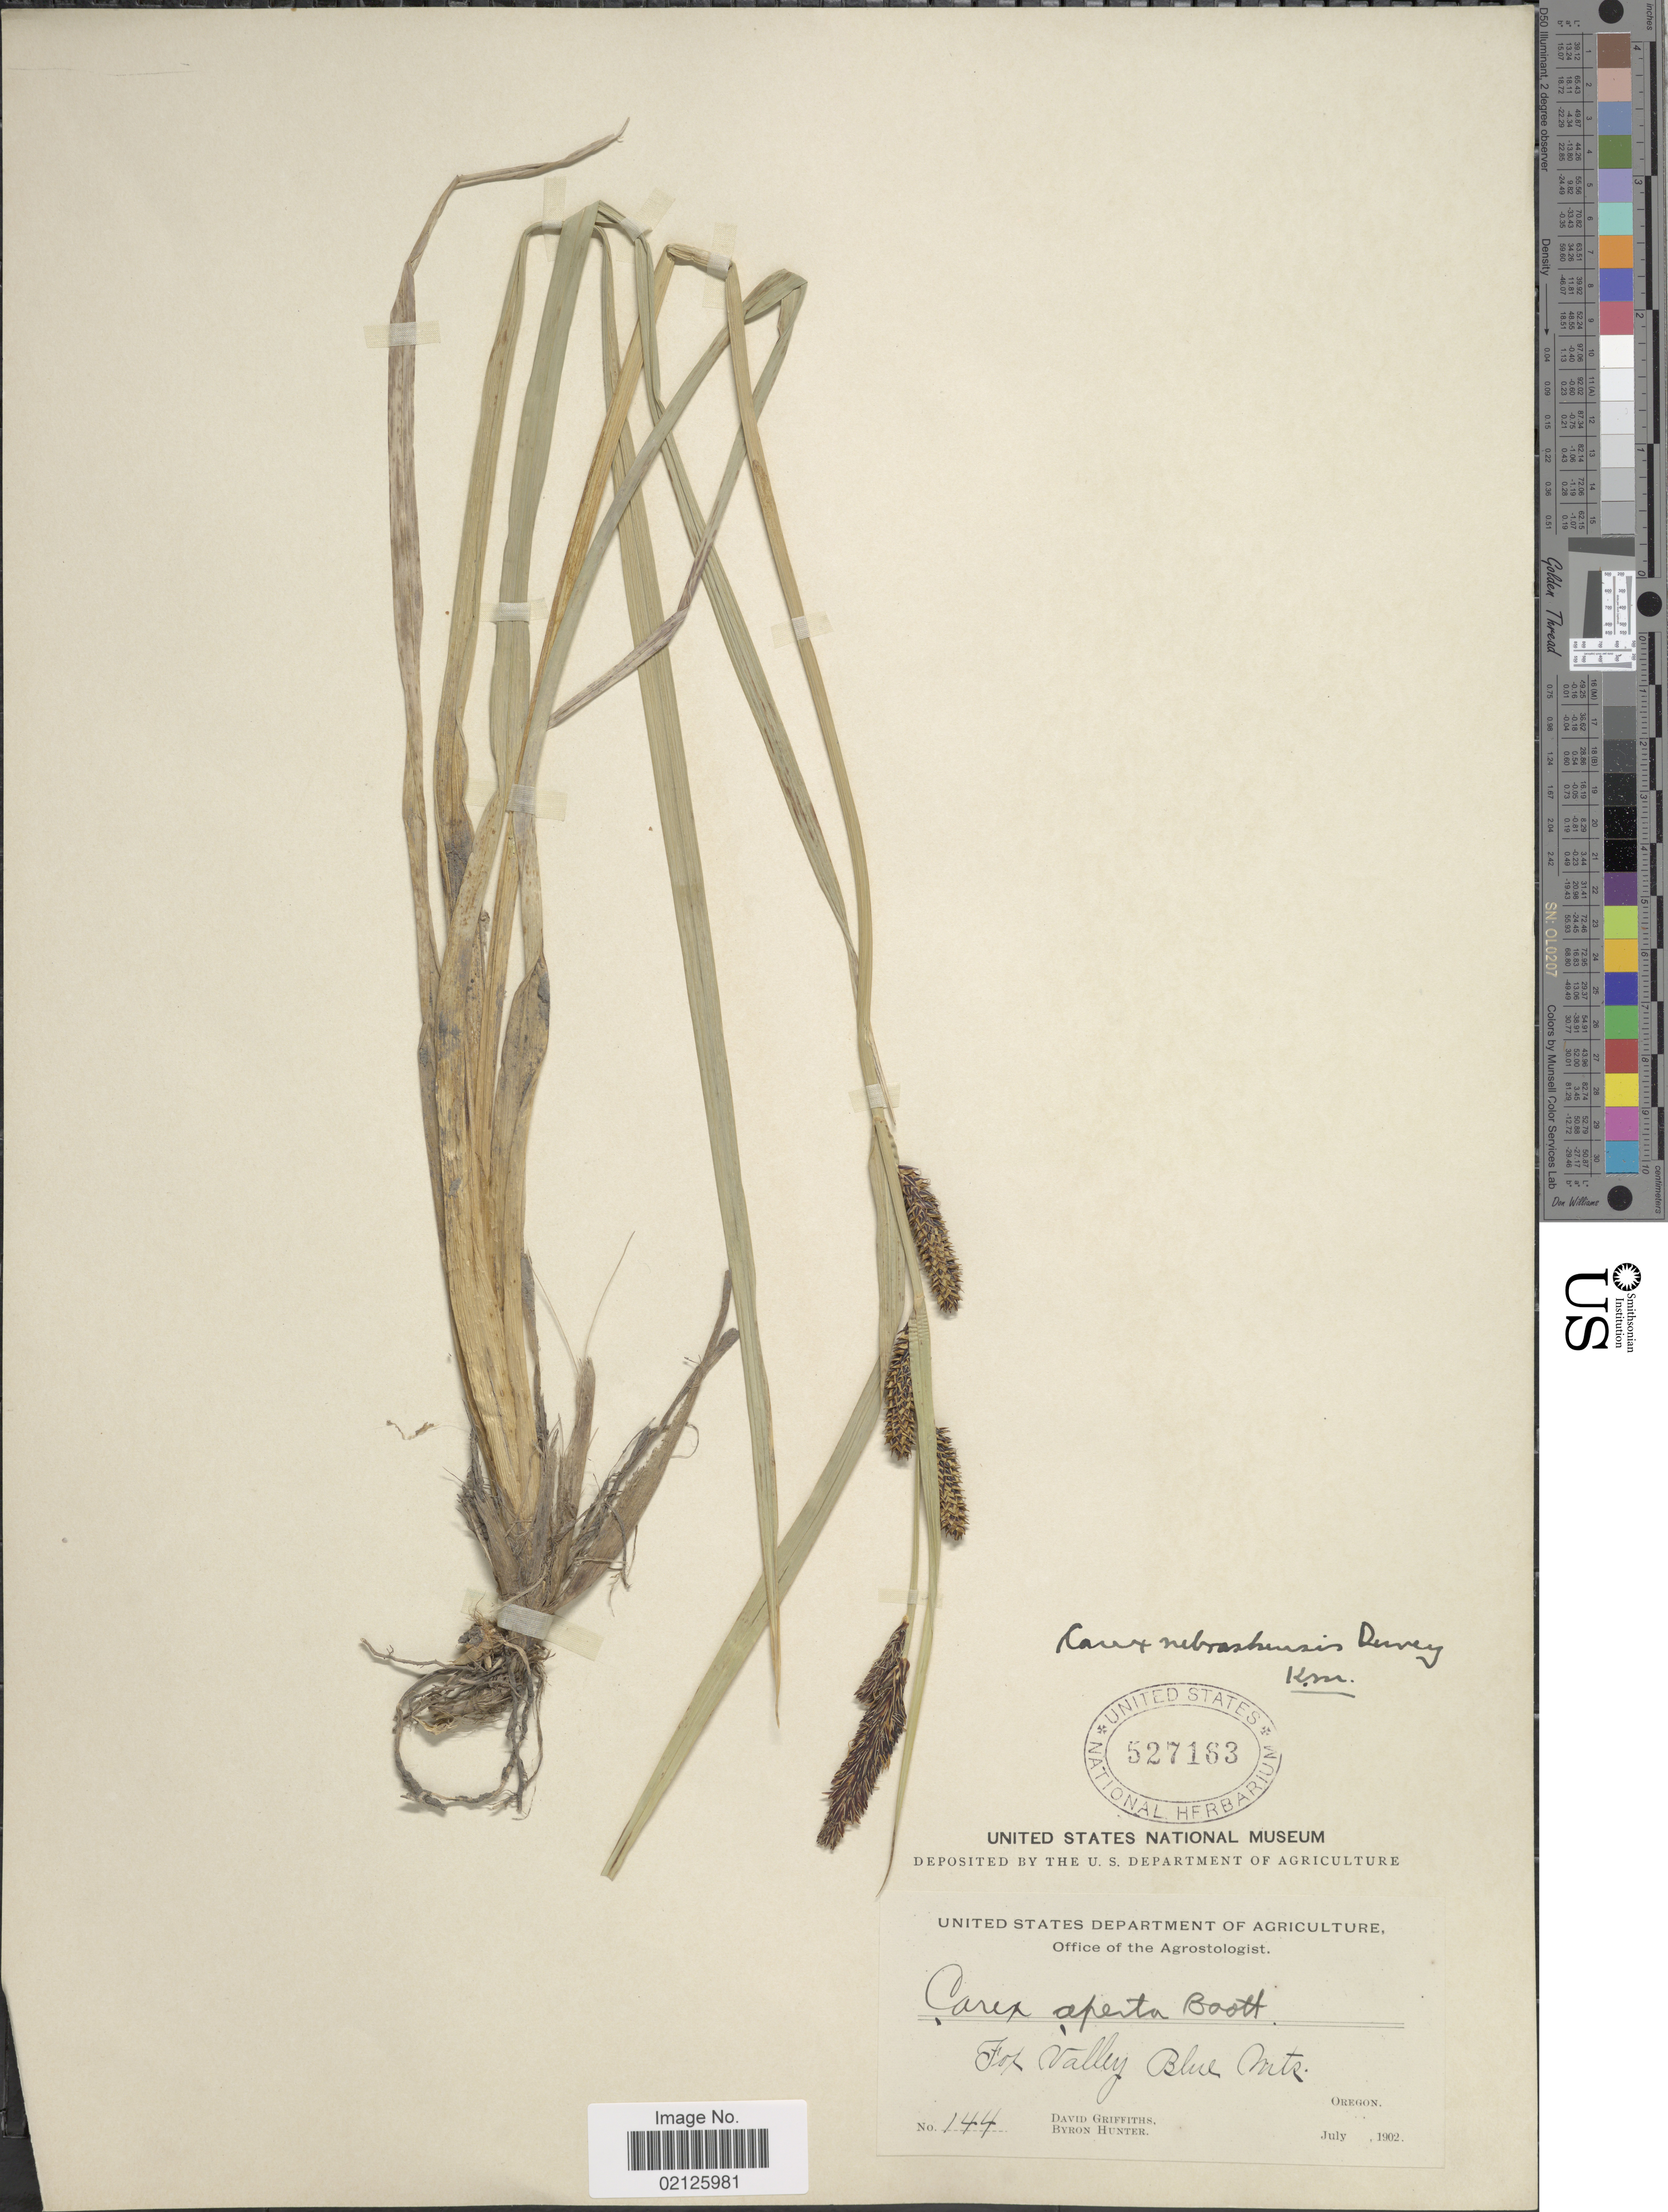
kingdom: Plantae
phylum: Tracheophyta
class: Liliopsida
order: Poales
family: Cyperaceae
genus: Carex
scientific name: Carex nebrascensis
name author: Dewey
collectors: D. Griffiths & B. Hunter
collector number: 144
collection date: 1902-07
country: United States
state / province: Oregon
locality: Fox Valley Blue Mts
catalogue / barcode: US 527163